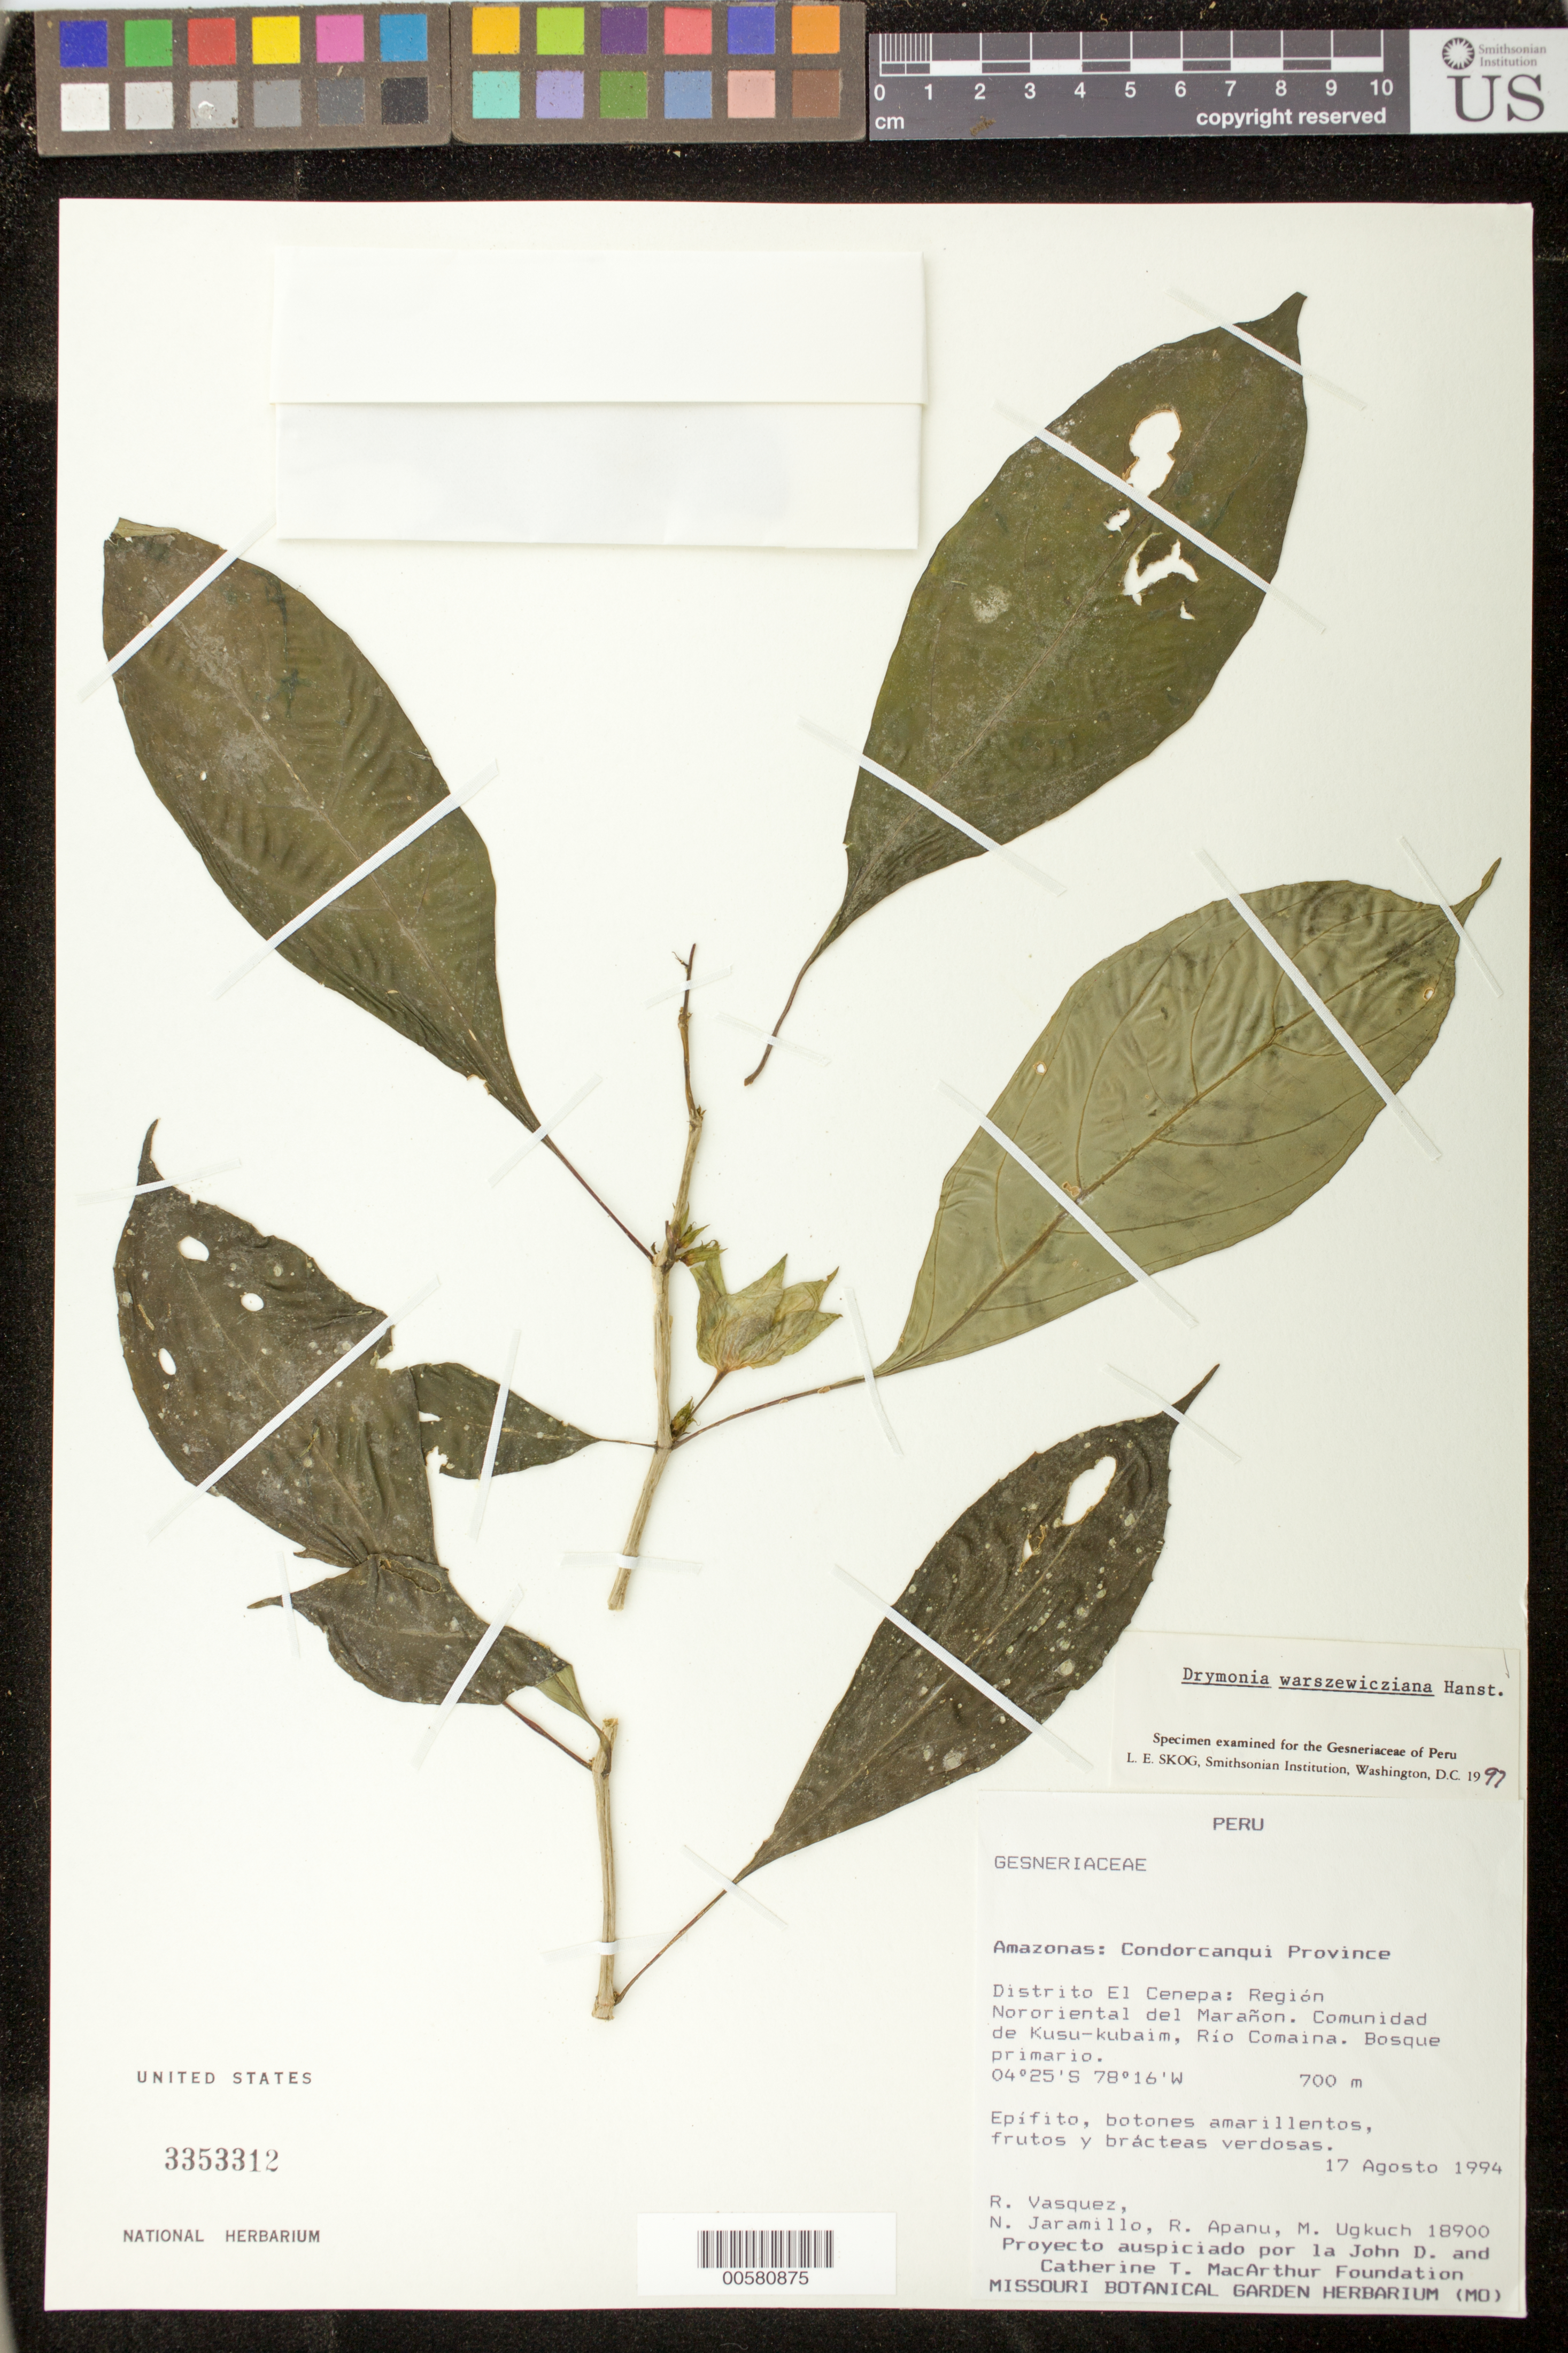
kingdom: Plantae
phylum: Tracheophyta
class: Magnoliopsida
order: Lamiales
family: Gesneriaceae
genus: Drymonia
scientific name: Drymonia warszewicziana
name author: Hanst.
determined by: Skog, Laurence E.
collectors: R. Vásquez, N. Jaramillo, R. Apanu & M. Ugkuch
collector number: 18900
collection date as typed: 17 Aug 1994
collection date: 1994-08-17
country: Peru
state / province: Amazonas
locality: Prov. Condorcanqui, dtto. El Cenepa: región nororiental del Marañon, comunidad de Kusu-kubaim, Río Comaina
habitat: Bosque primario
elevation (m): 700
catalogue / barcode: US 3353312